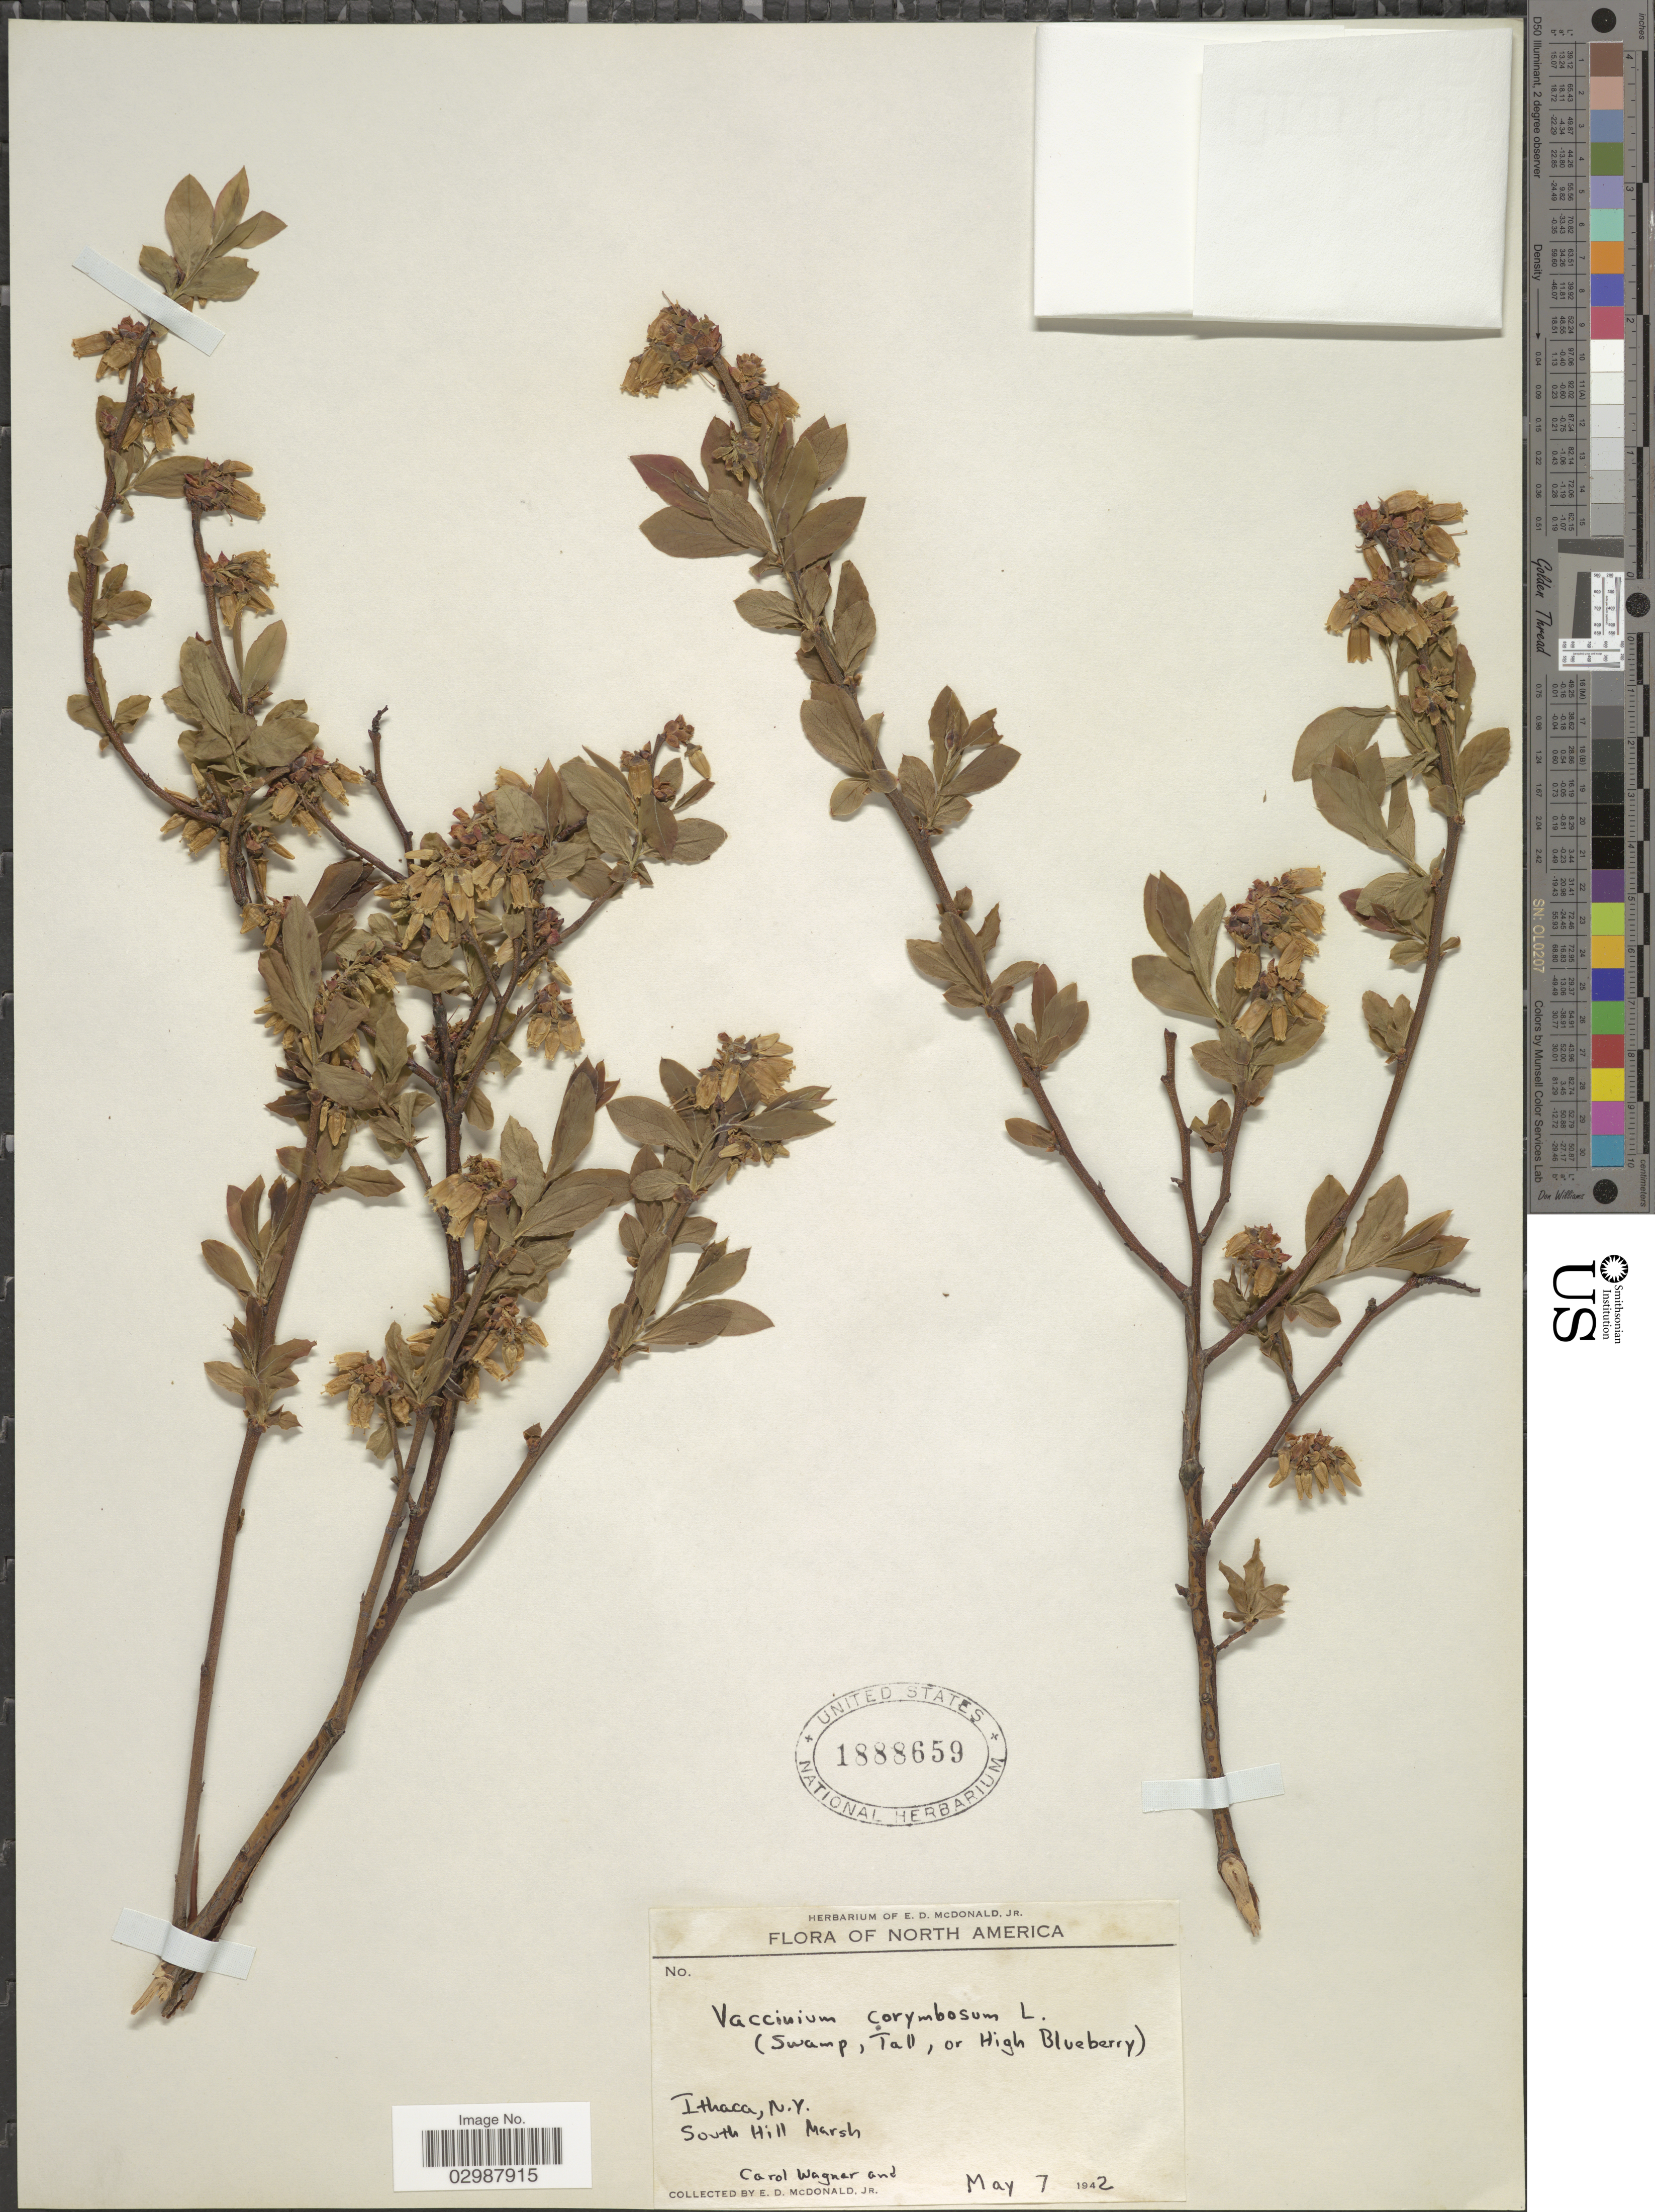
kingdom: Plantae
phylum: Tracheophyta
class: Magnoliopsida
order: Ericales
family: Ericaceae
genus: Vaccinium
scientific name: Vaccinium corymbosum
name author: L.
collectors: C. Wagner & E. D. McDonald Jr.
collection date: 1942-05-07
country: United States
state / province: New York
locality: Ithaca, South Hill Marsh.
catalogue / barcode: US 1888659